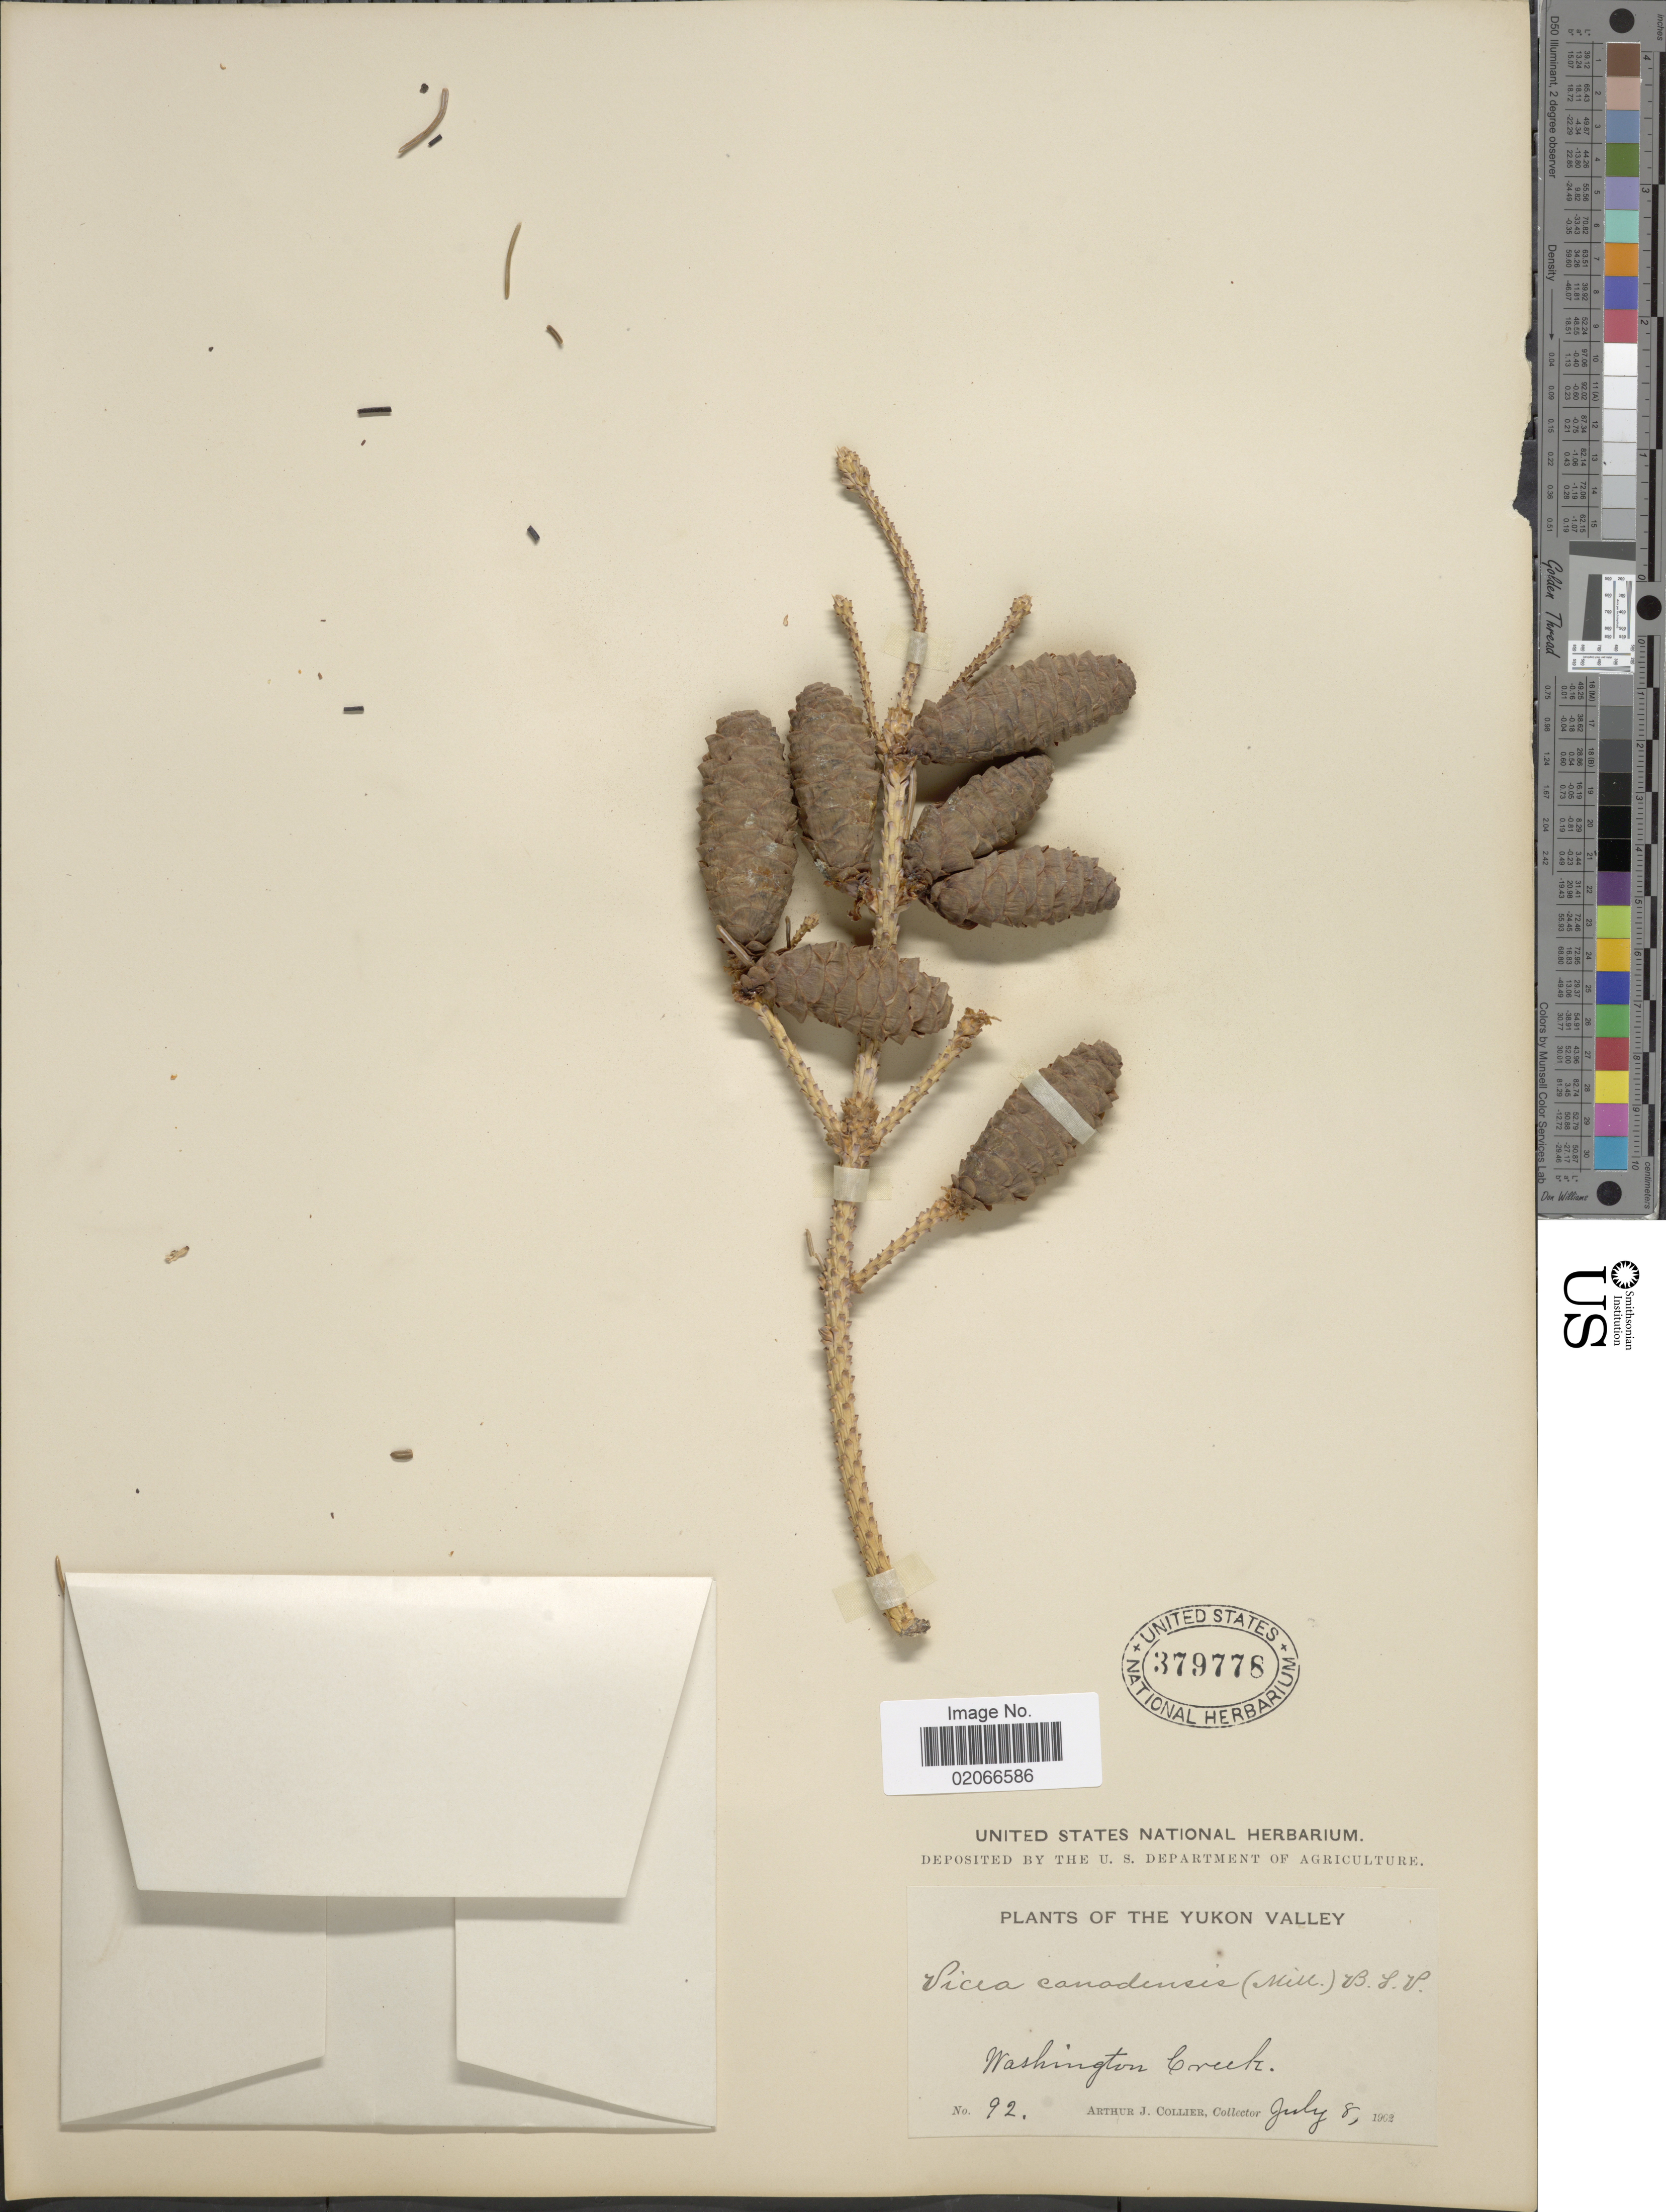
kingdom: Plantae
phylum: Tracheophyta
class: Pinopsida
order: Pinales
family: Pinaceae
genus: Picea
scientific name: Picea glauca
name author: (Moench) Voss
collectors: A. Collier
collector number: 92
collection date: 1962-07-08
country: Canada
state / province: Yukon Territory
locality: Yukon Valley, Washington Creek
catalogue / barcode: US 379778